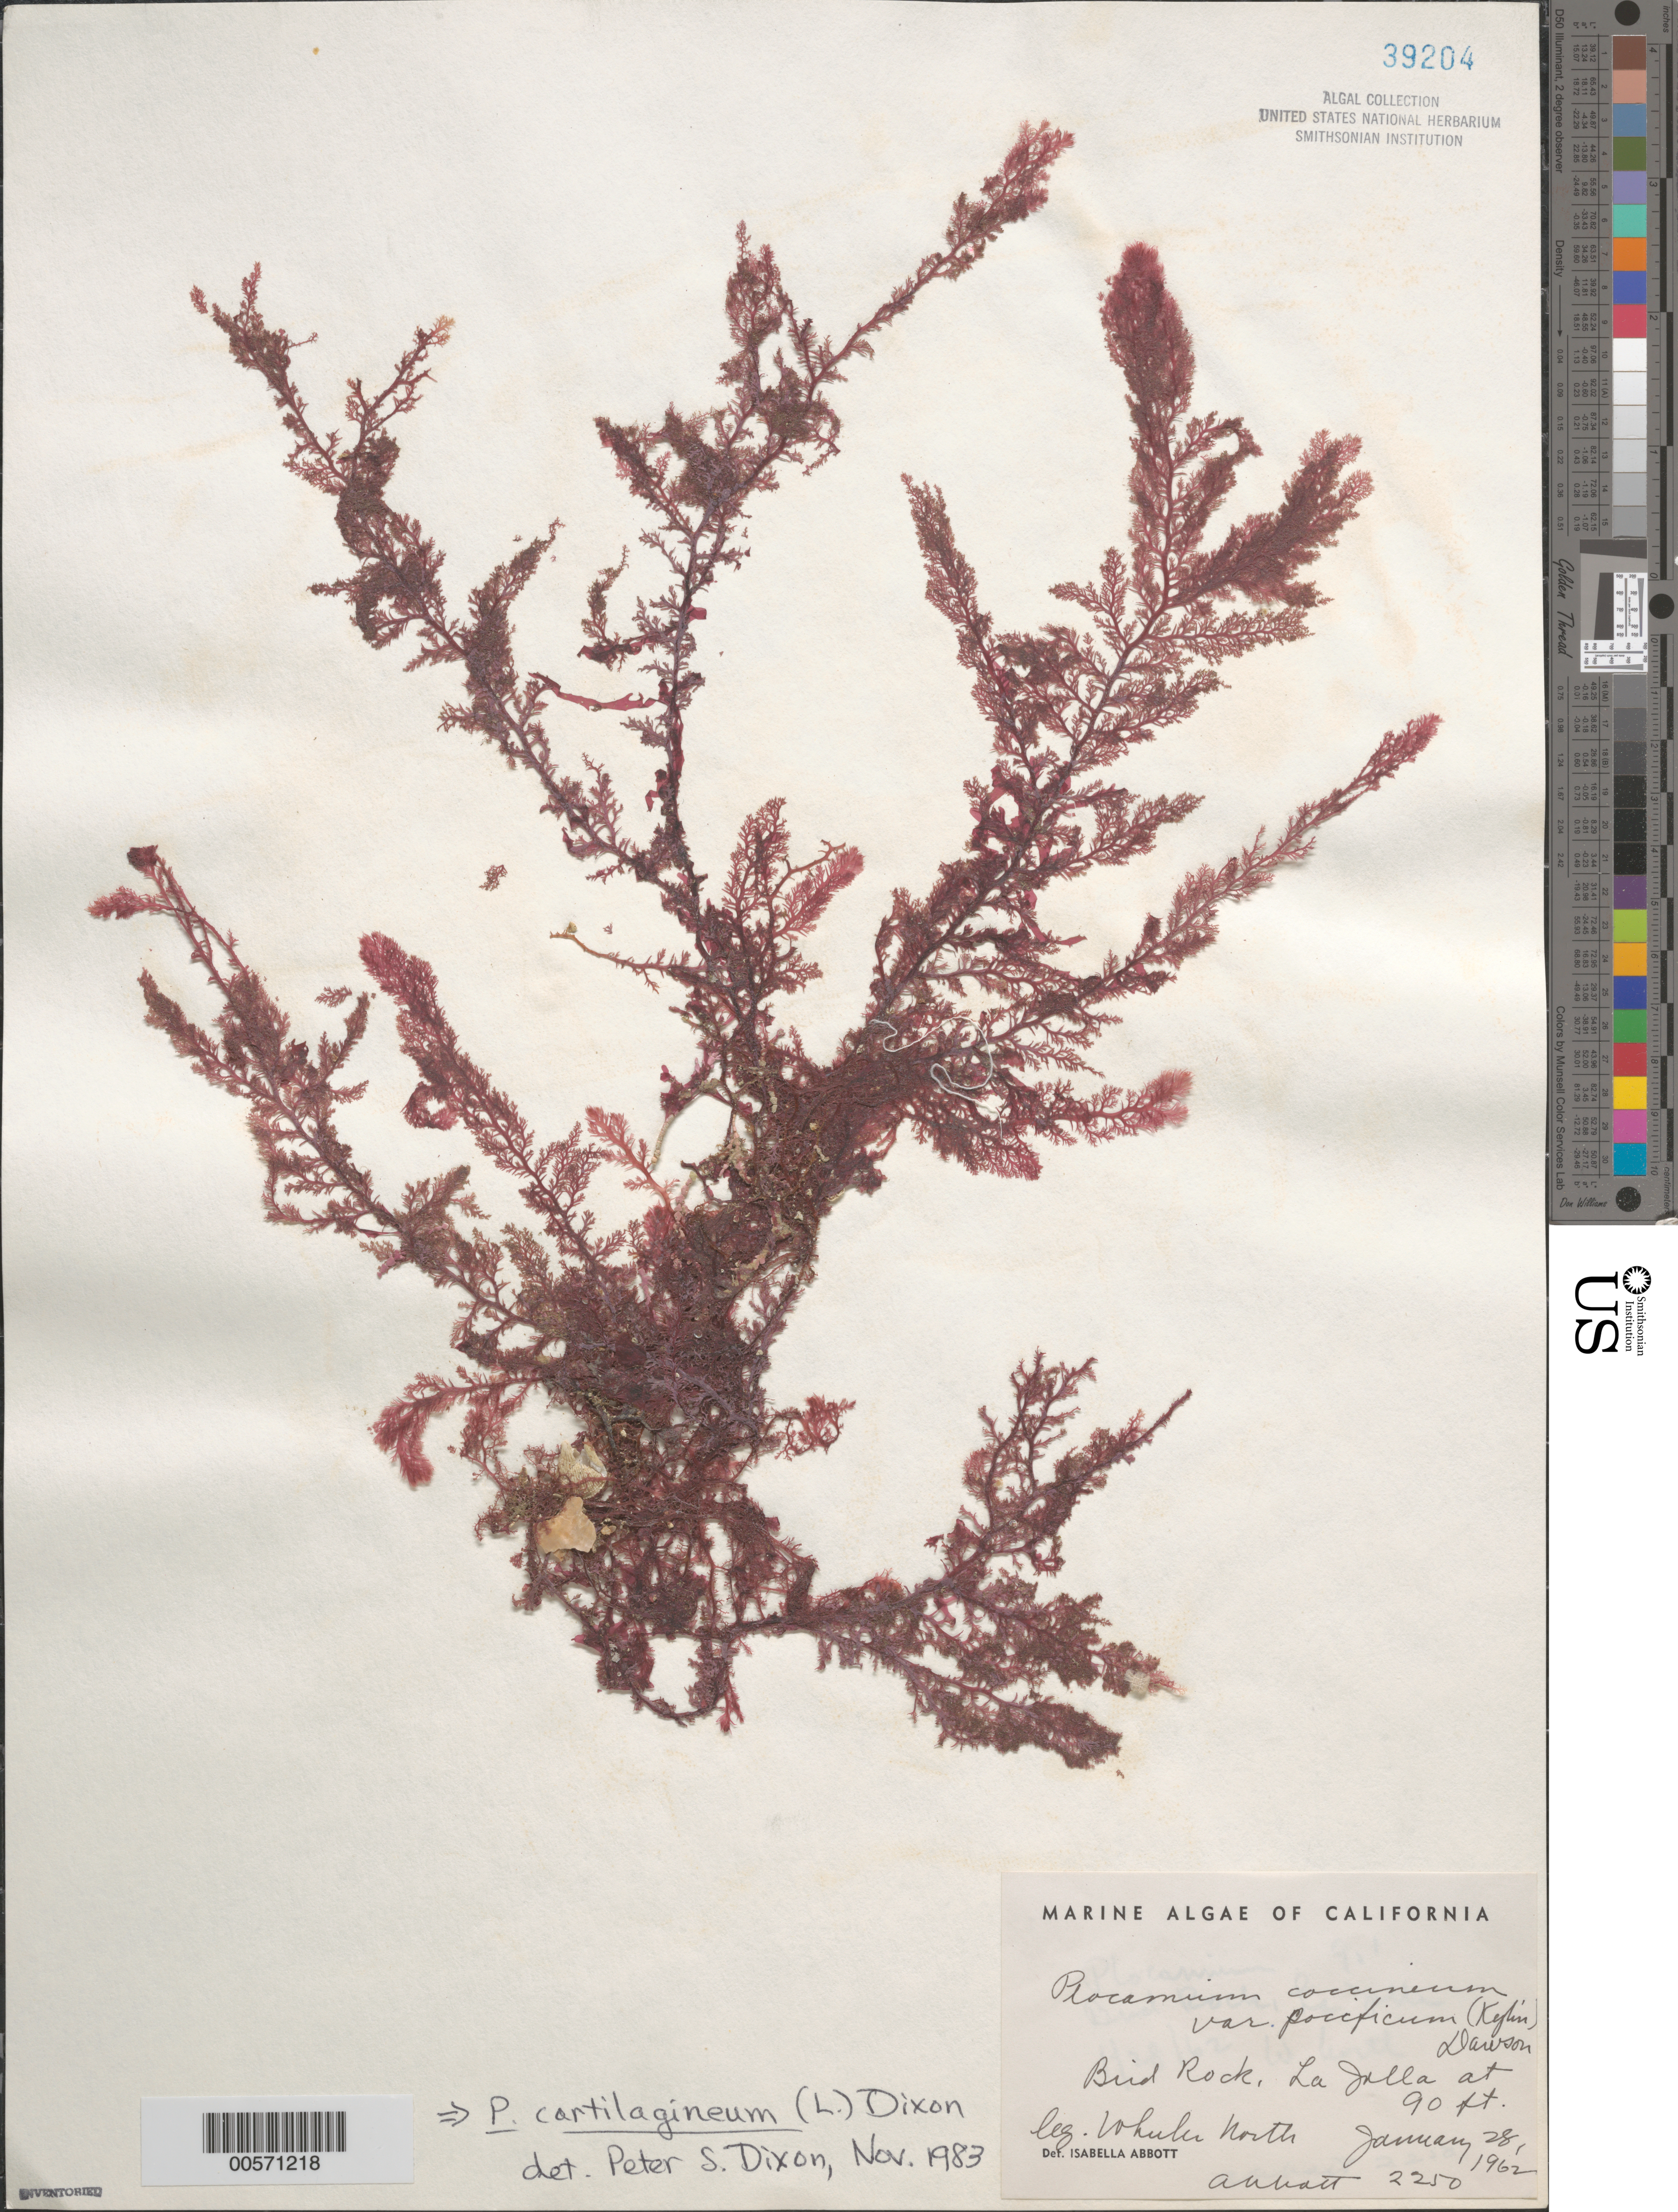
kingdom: Plantae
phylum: Rhodophyta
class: Florideophyceae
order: Plocamiales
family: Plocamiaceae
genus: Plocamium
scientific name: Plocamium cartilagineum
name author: (L.) P.S. Dixon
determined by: Dixon, P. S.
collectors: W. North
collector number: IAA 2250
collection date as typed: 28 Jan 1962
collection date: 1962-01-28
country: United States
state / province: California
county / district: San Diego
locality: Bird Rock, La Jolla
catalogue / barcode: US 39204